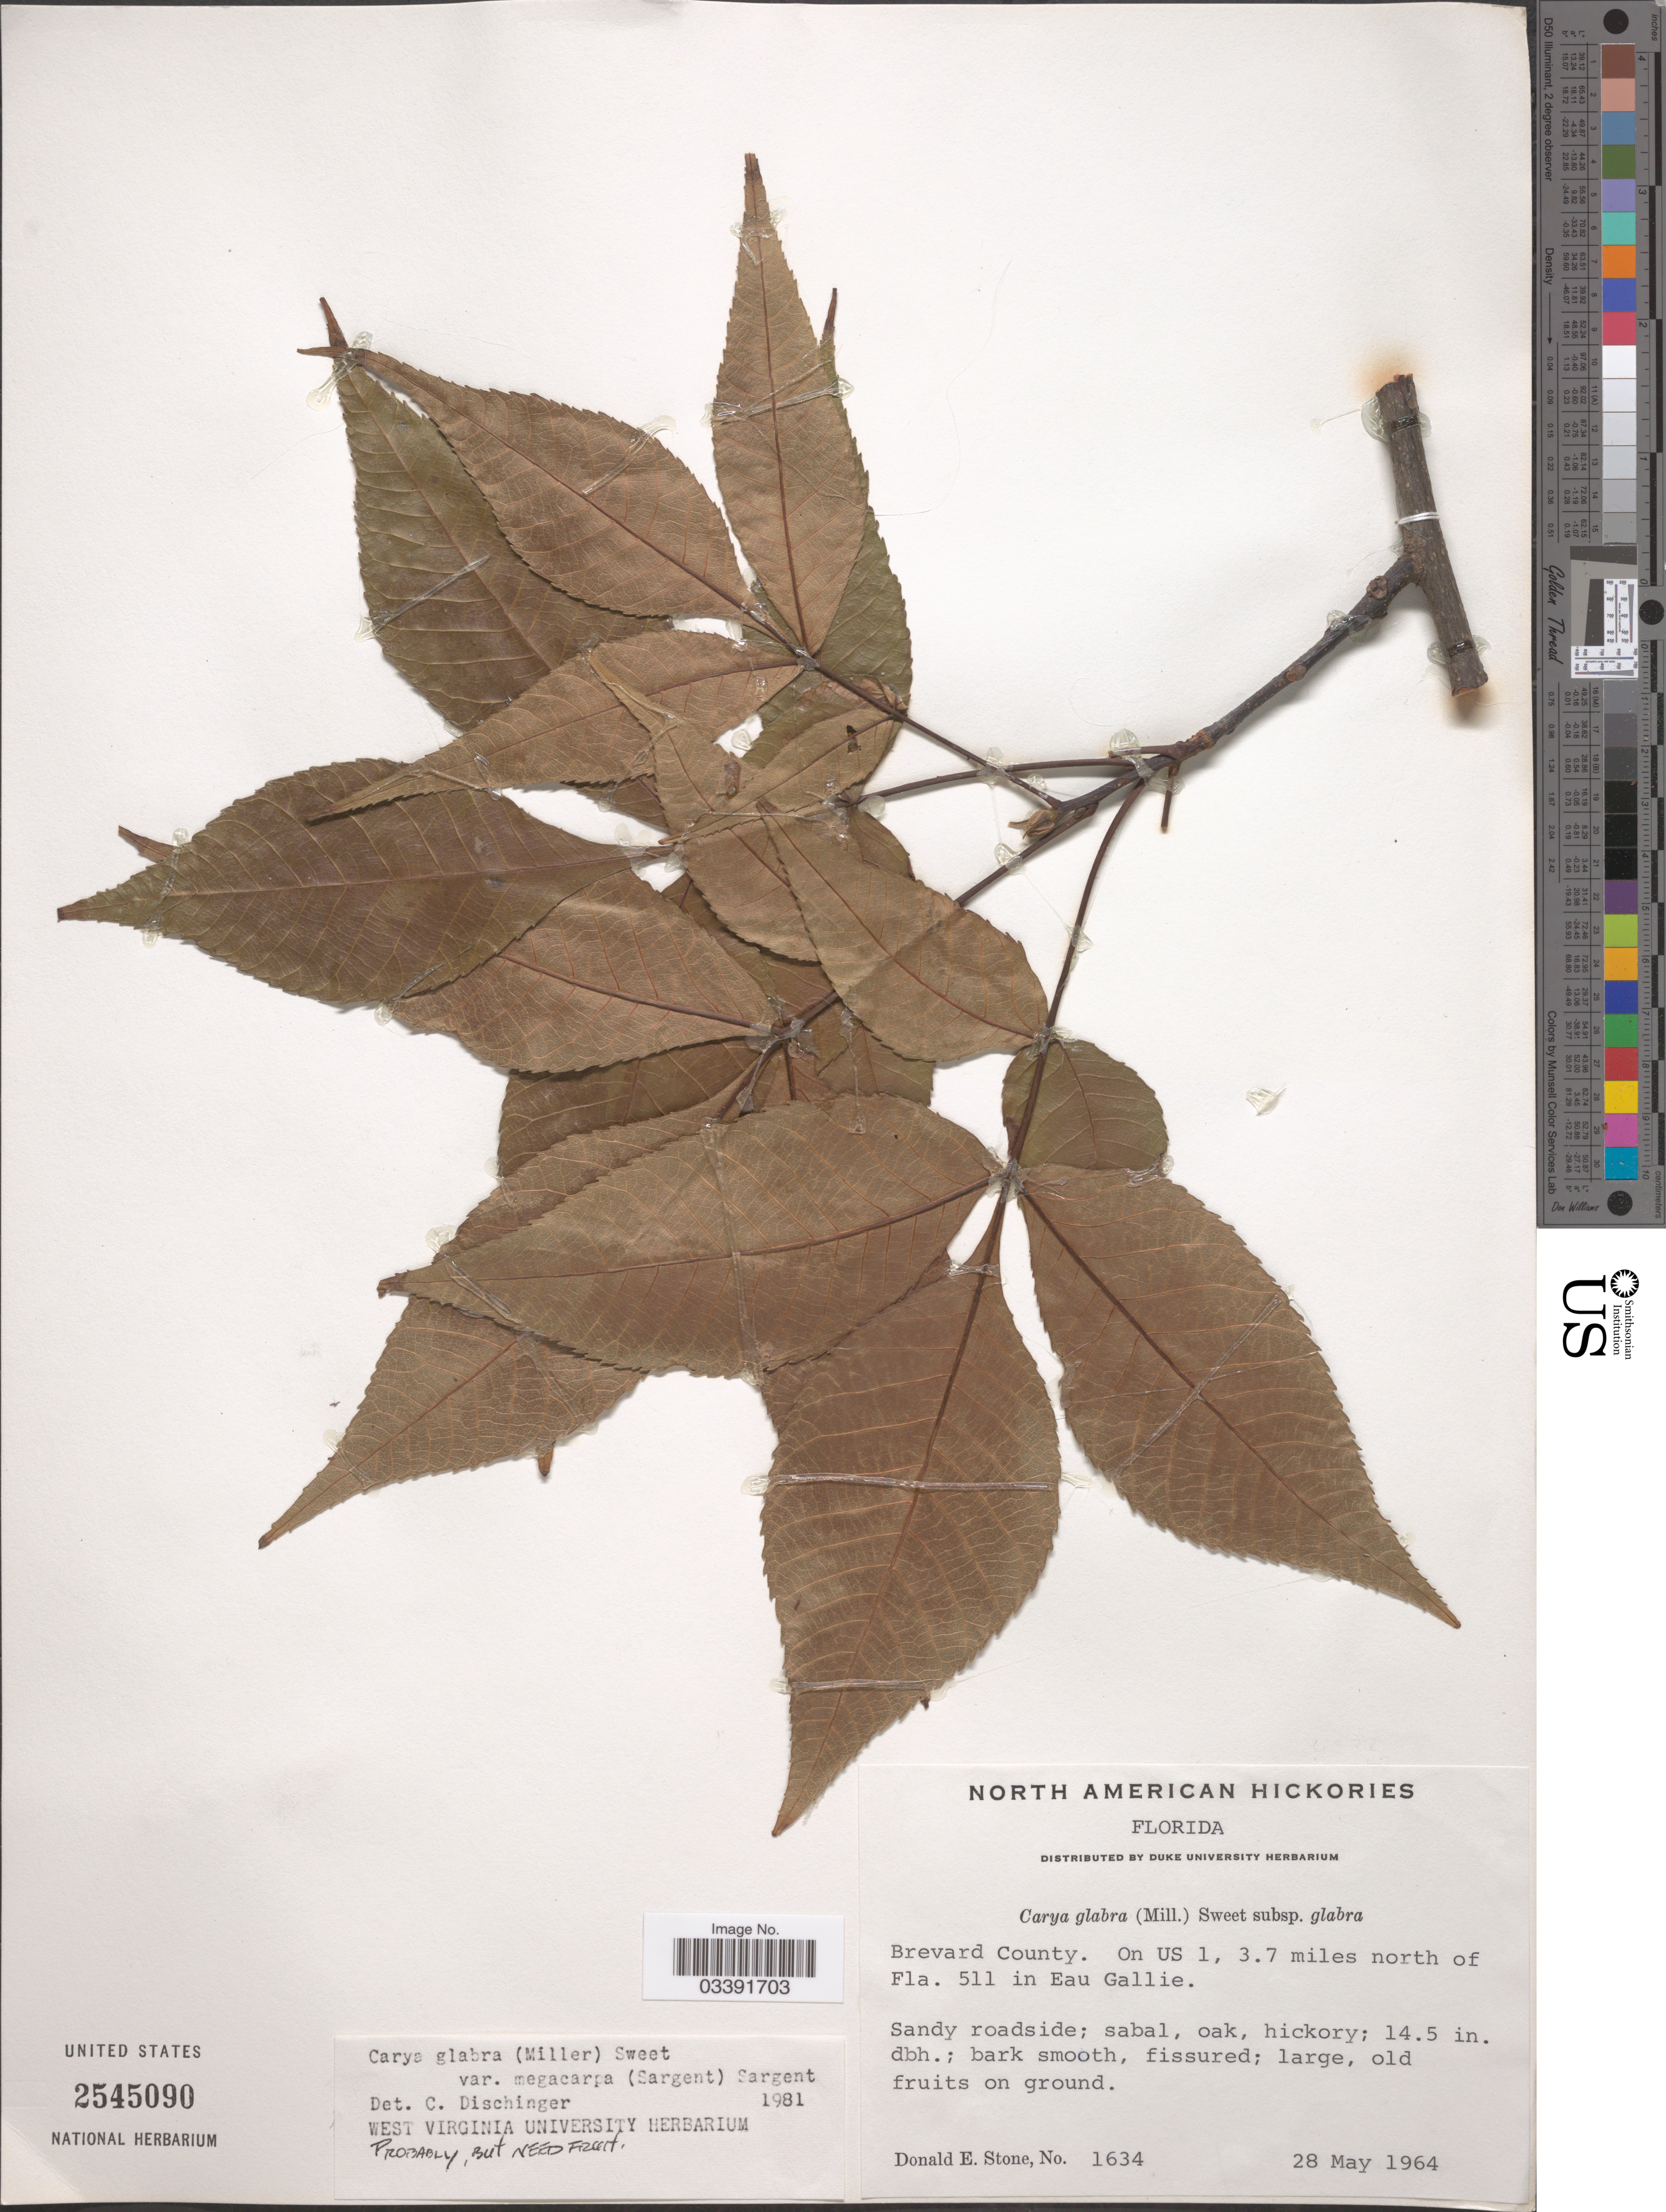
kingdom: Plantae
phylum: Tracheophyta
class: Magnoliopsida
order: Fagales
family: Juglandaceae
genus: Carya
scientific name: Carya glabra var. megacarpa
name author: (Sarg.) Sarg.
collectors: D. Stone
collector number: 1634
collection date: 1964-05-28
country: United States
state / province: Florida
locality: Brevard County. On US 1, 3.7 miles north of Fla. 511 in Eau Gallie.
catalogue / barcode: US 2545090